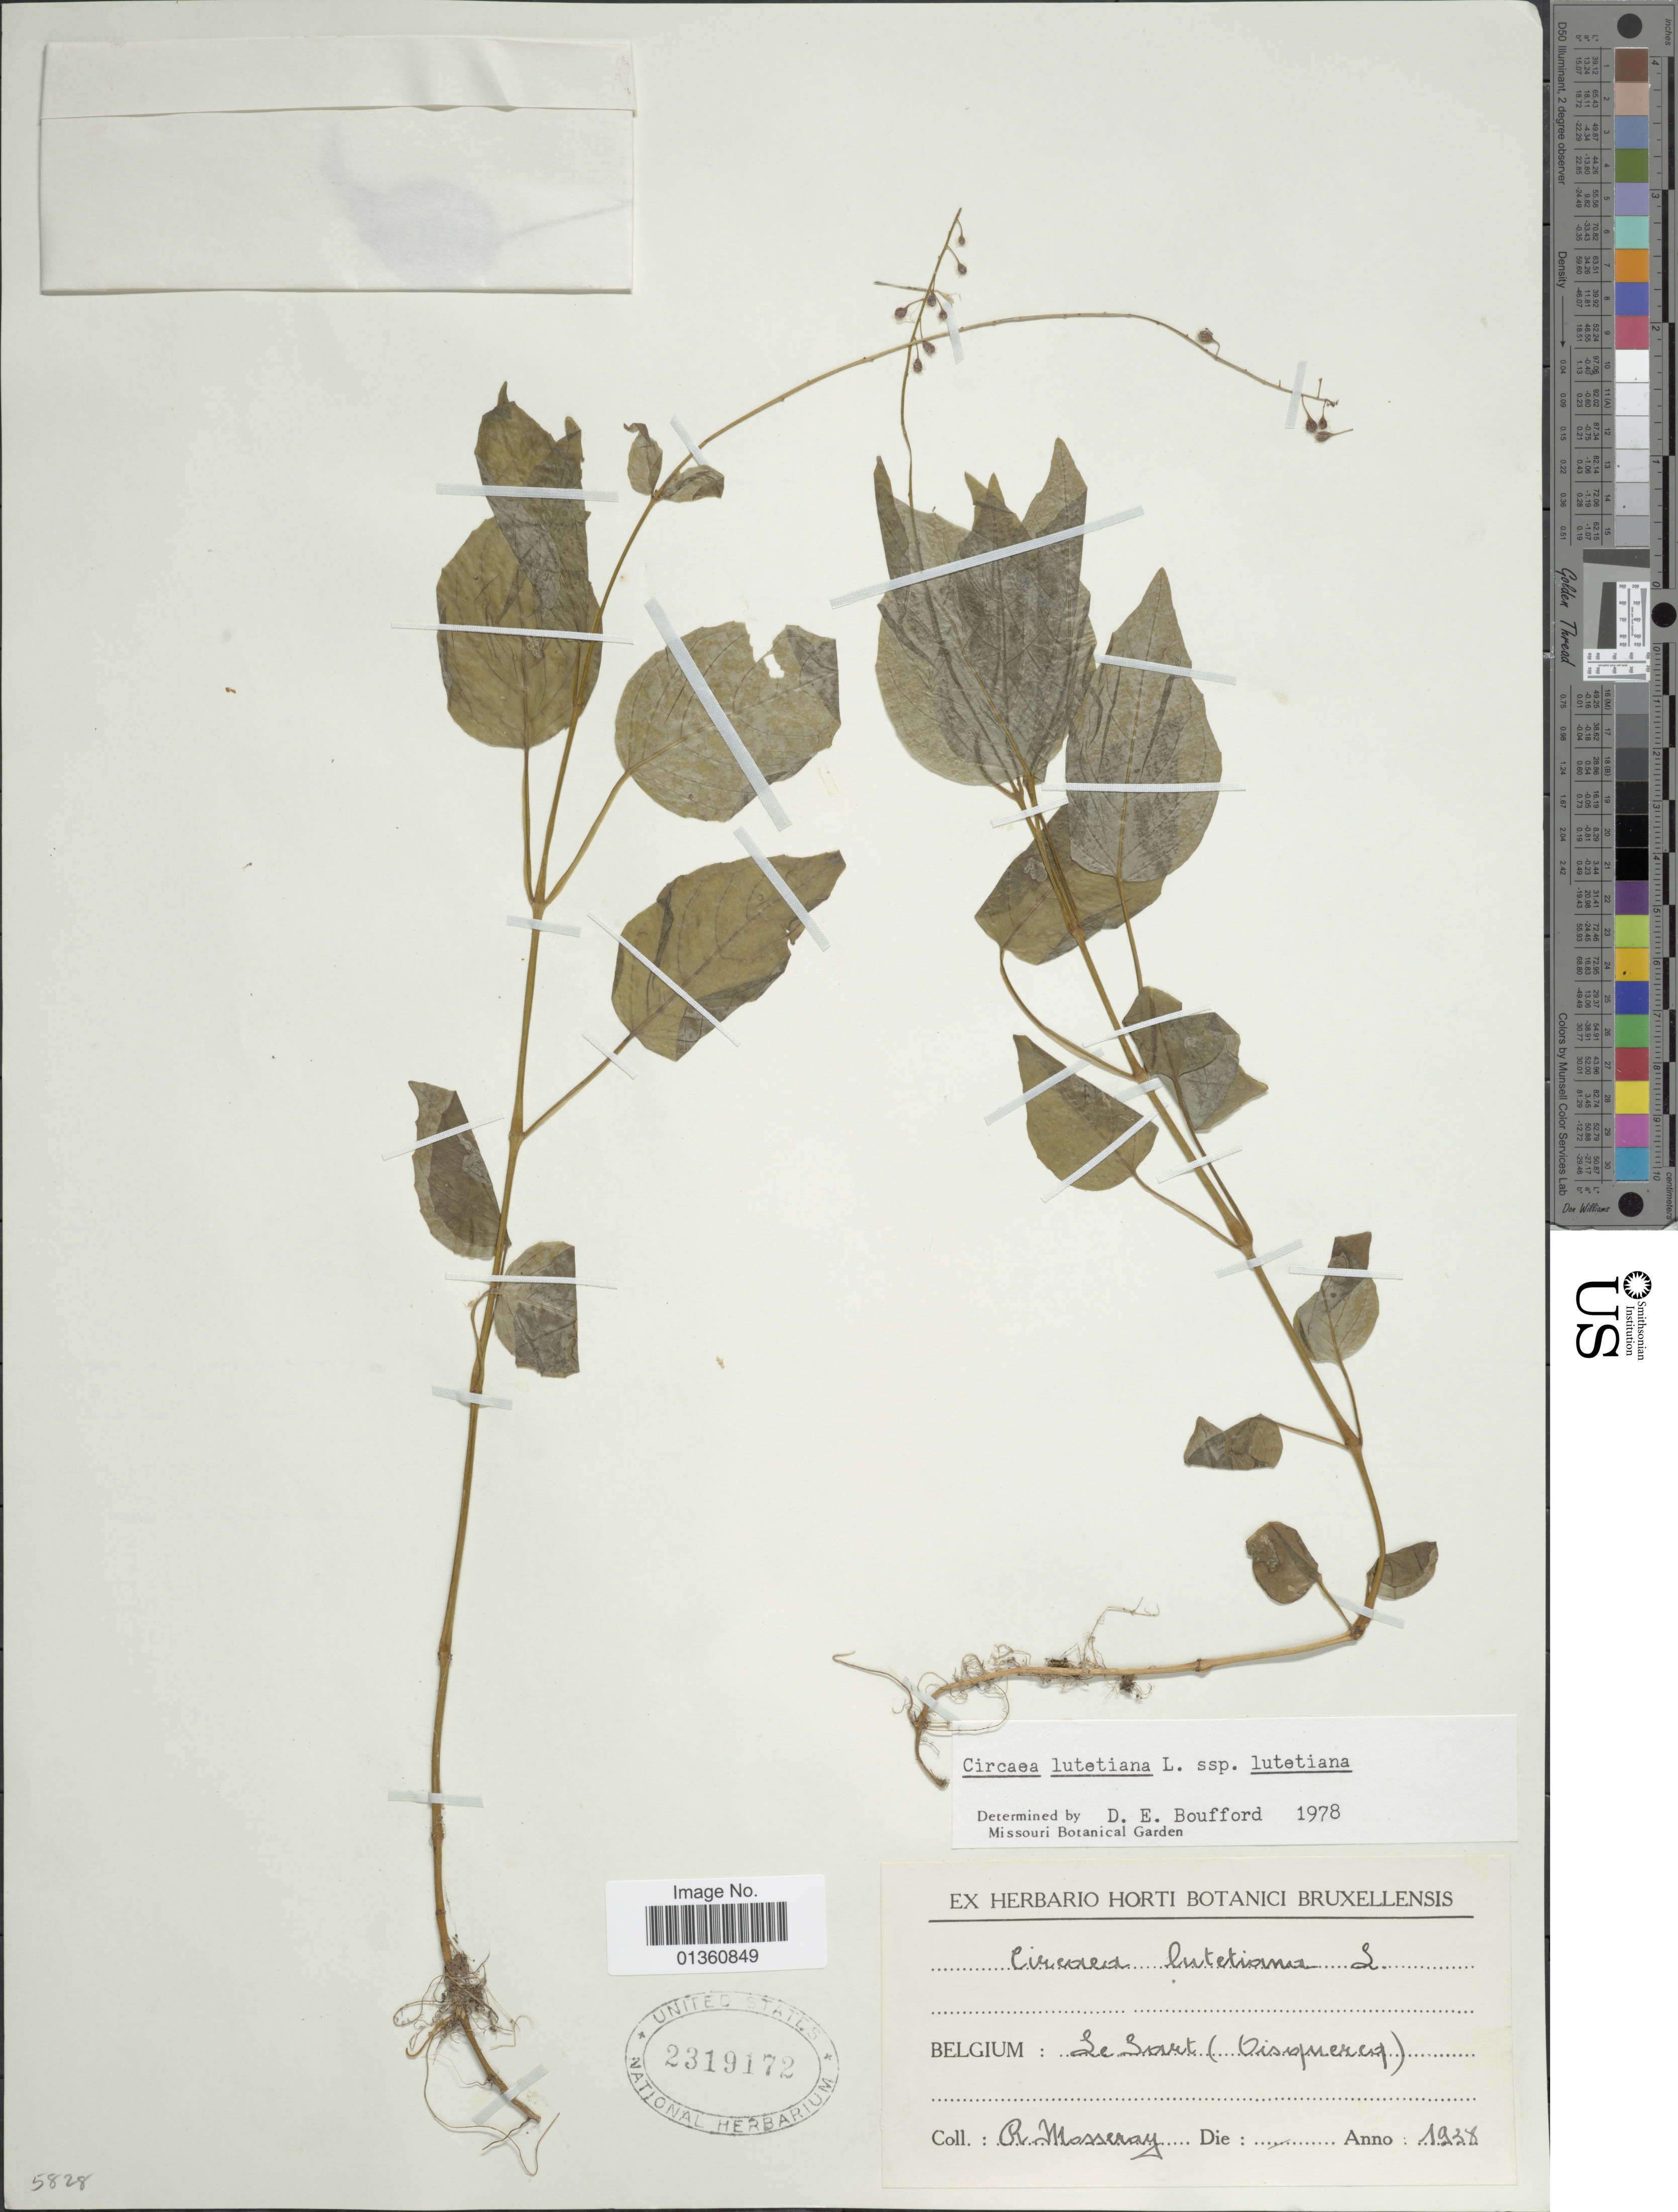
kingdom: Plantae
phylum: Tracheophyta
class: Magnoliopsida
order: Myrtales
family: Onagraceae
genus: Circaea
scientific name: Circaea lutetiana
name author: L.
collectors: R. Mosseray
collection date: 1938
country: Belgium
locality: Le Sart (Oisojuercq) [interpreted]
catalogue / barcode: US 2319172